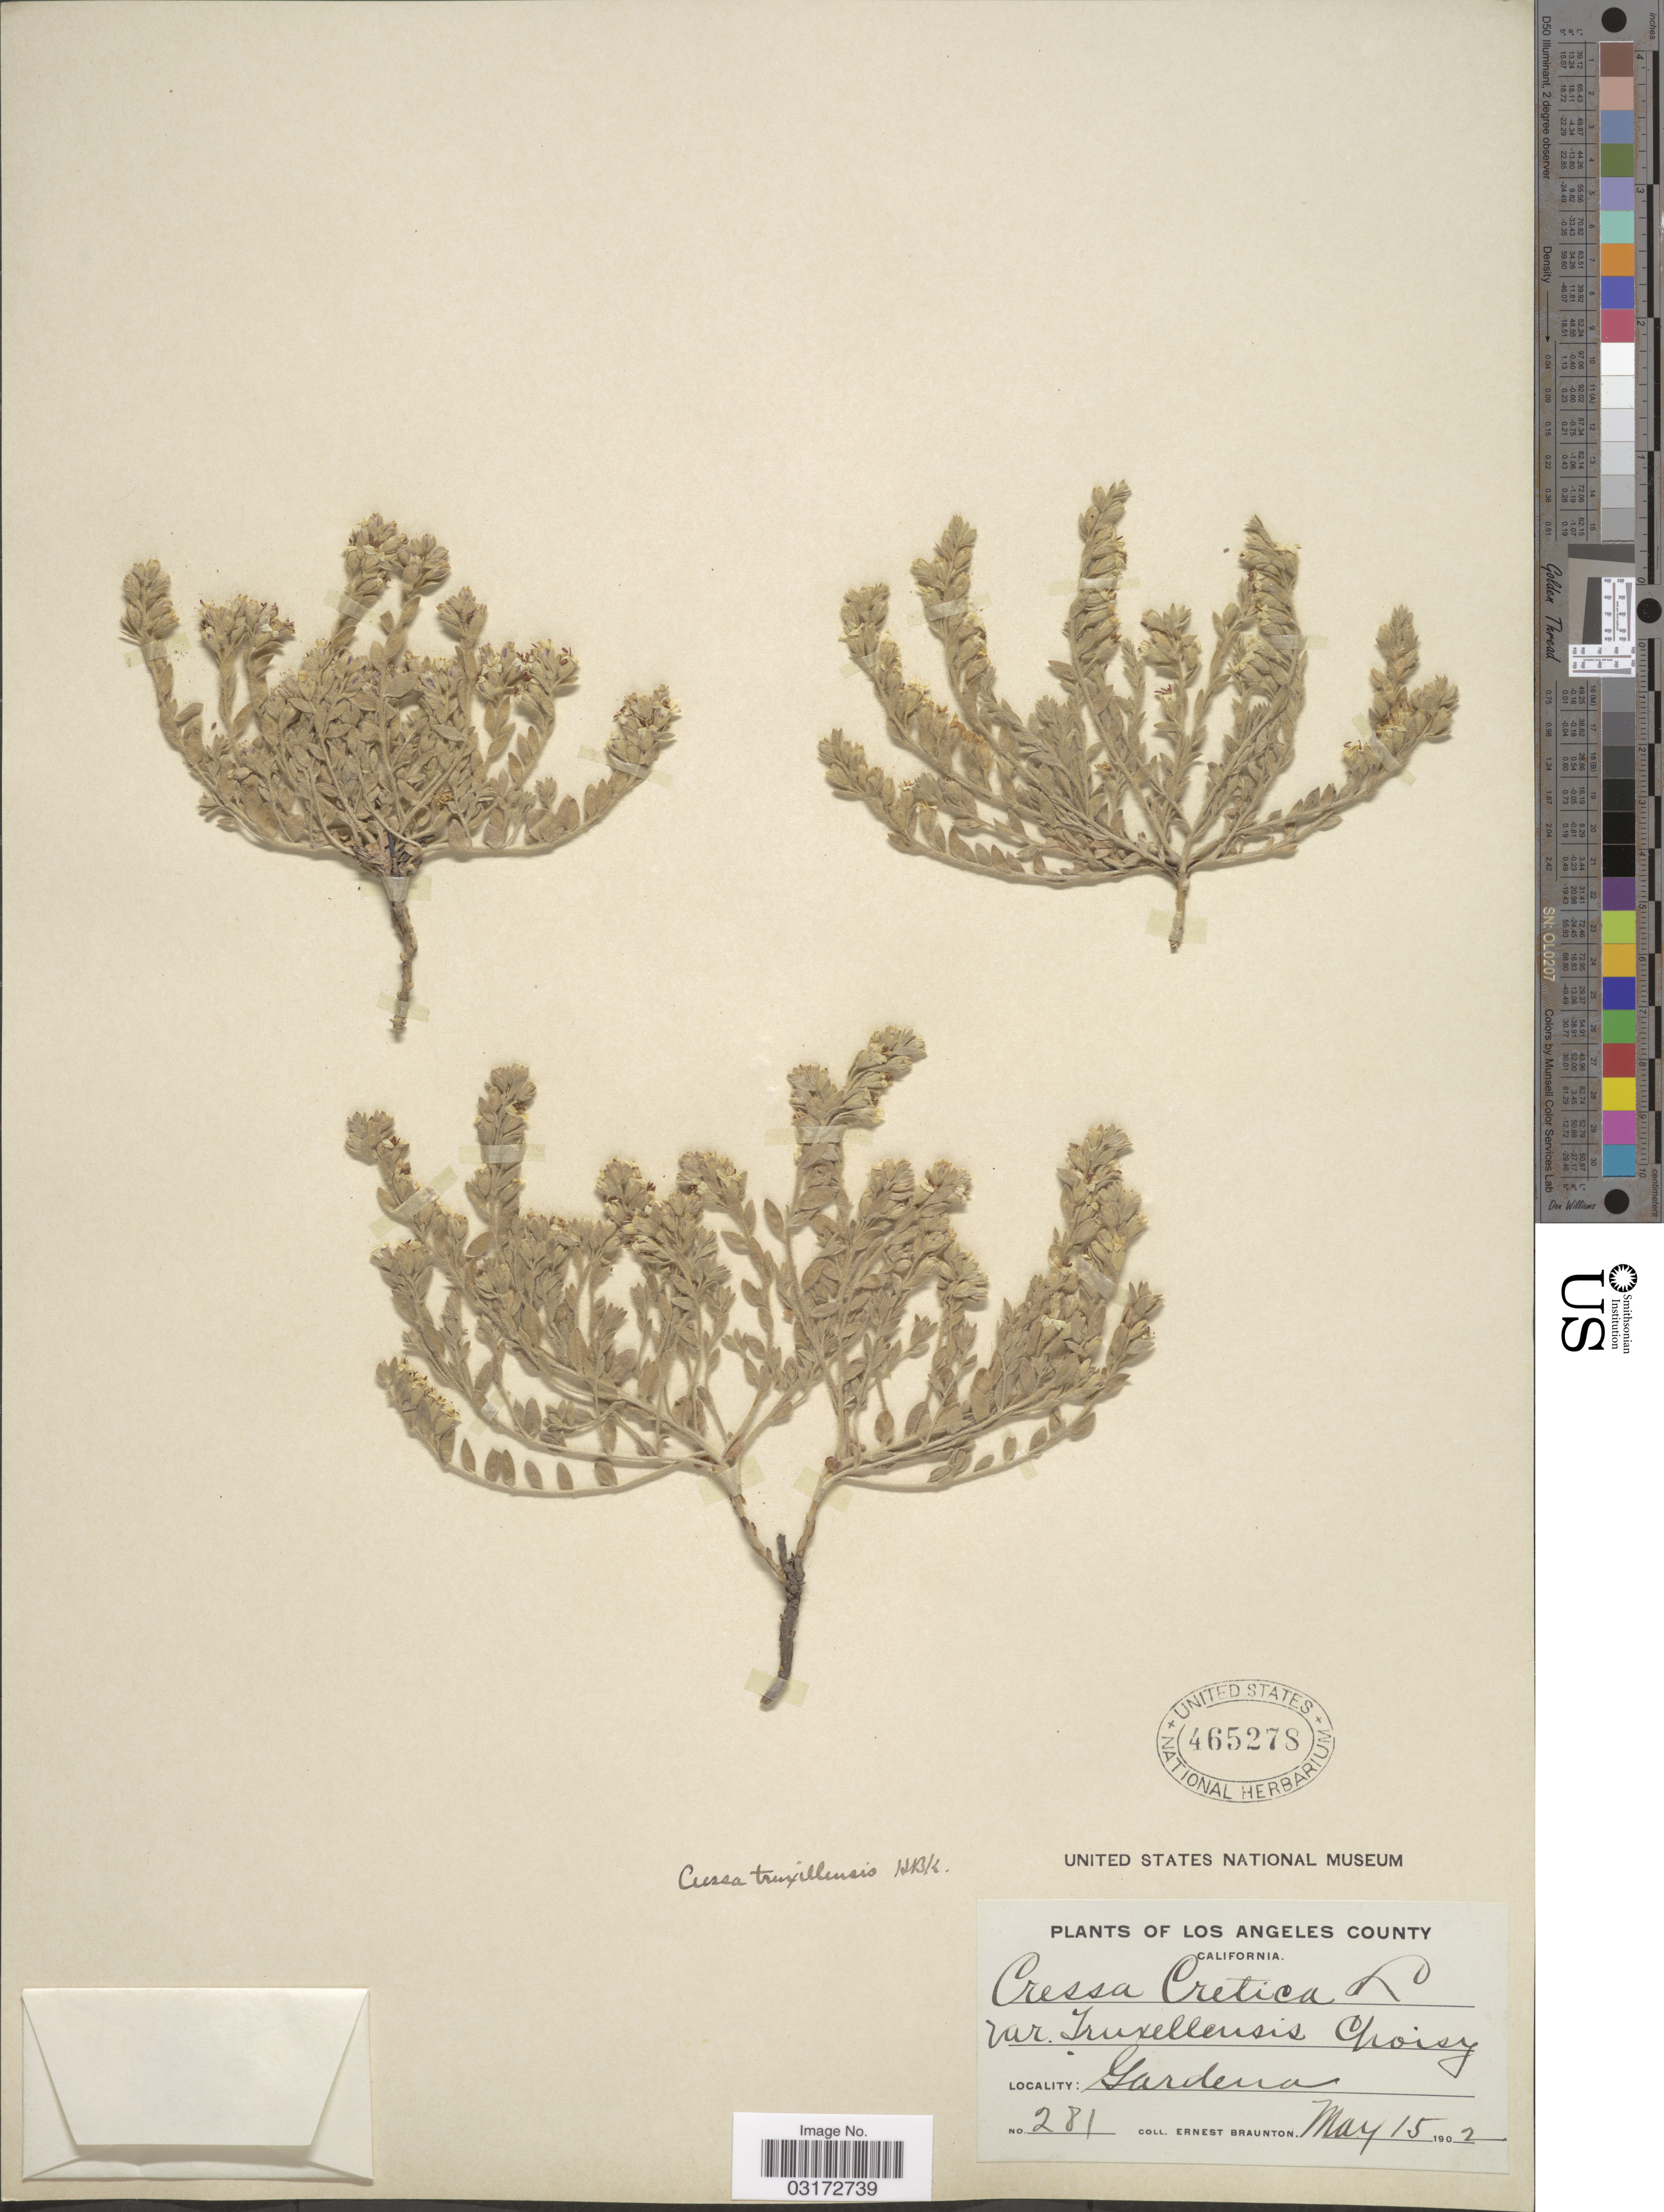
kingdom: Plantae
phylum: Tracheophyta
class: Magnoliopsida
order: Solanales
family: Convolvulaceae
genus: Cressa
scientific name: Cressa truxillensis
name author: Kunth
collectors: E. Braunton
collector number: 281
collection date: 1902-05-15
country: United States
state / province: California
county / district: Los Angeles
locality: Los Angeles County. Gardena.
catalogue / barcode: US 465278